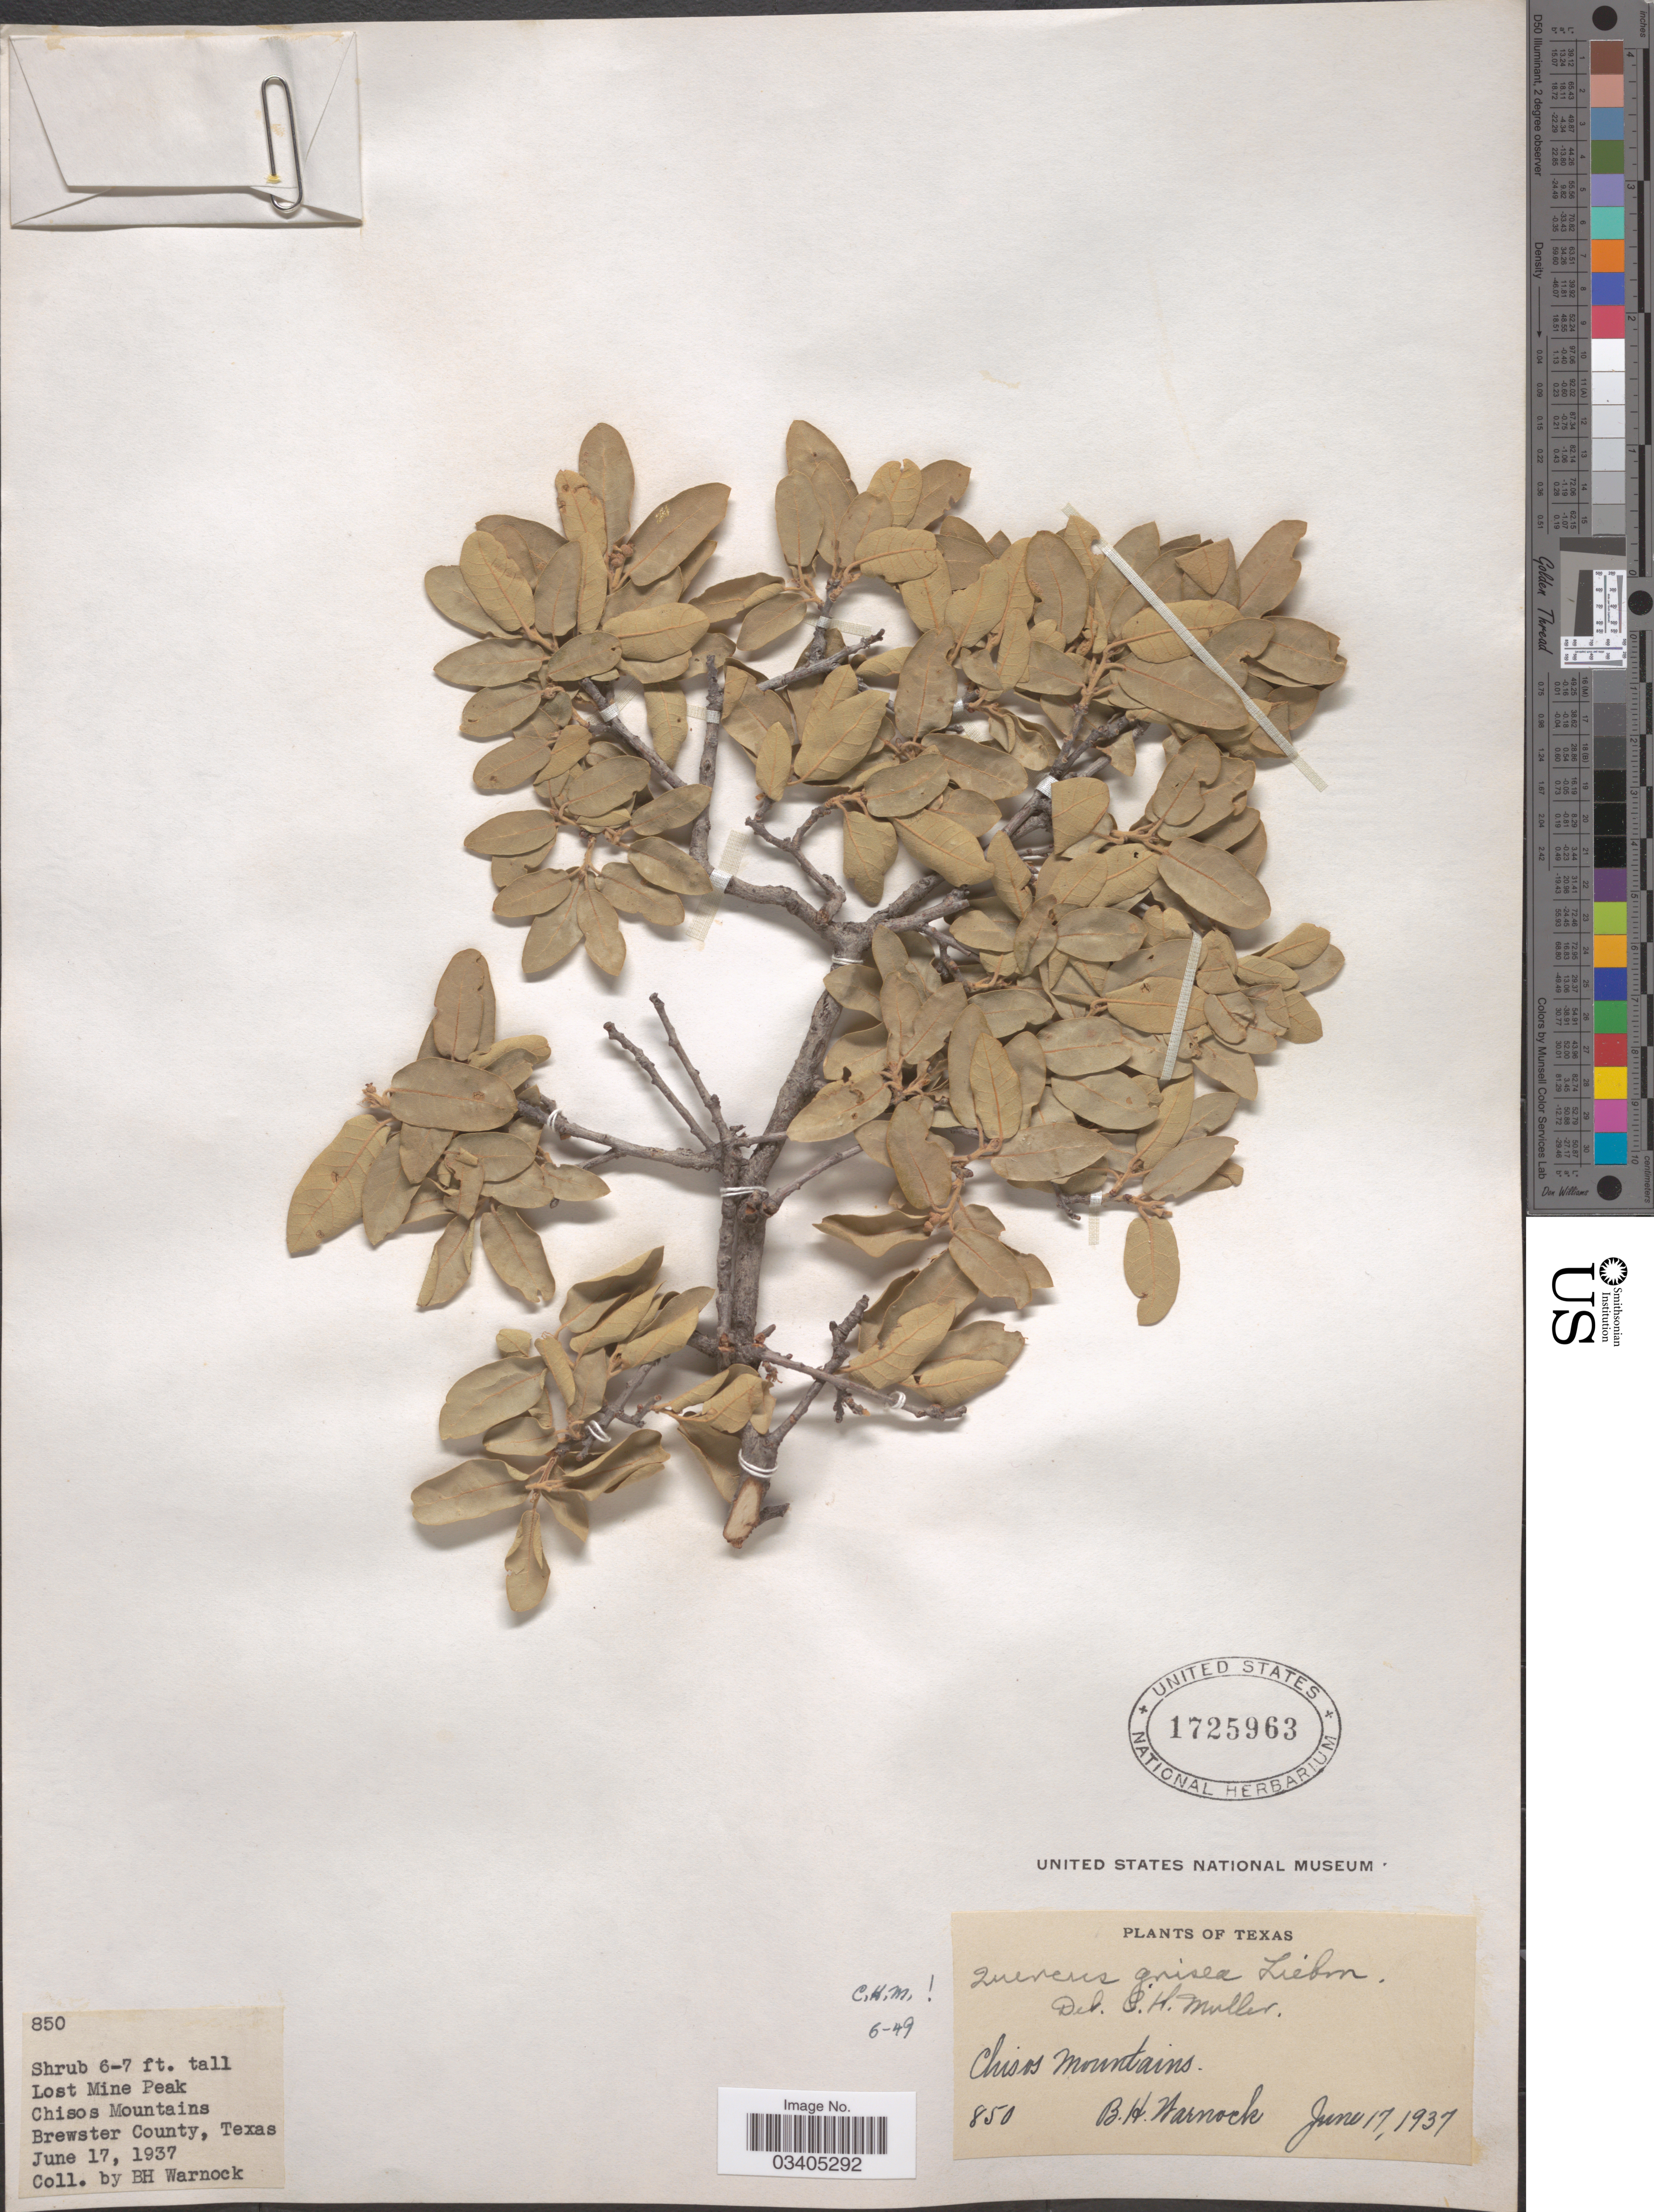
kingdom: Plantae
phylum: Tracheophyta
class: Magnoliopsida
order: Fagales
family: Fagaceae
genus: Quercus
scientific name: Quercus grisea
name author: Liebm.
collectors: B. H. Warnock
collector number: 850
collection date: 1937-06-17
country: United States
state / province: Texas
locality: Lost Mine Peak. Chisos Mountains. Brewster County.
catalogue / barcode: US 1725963